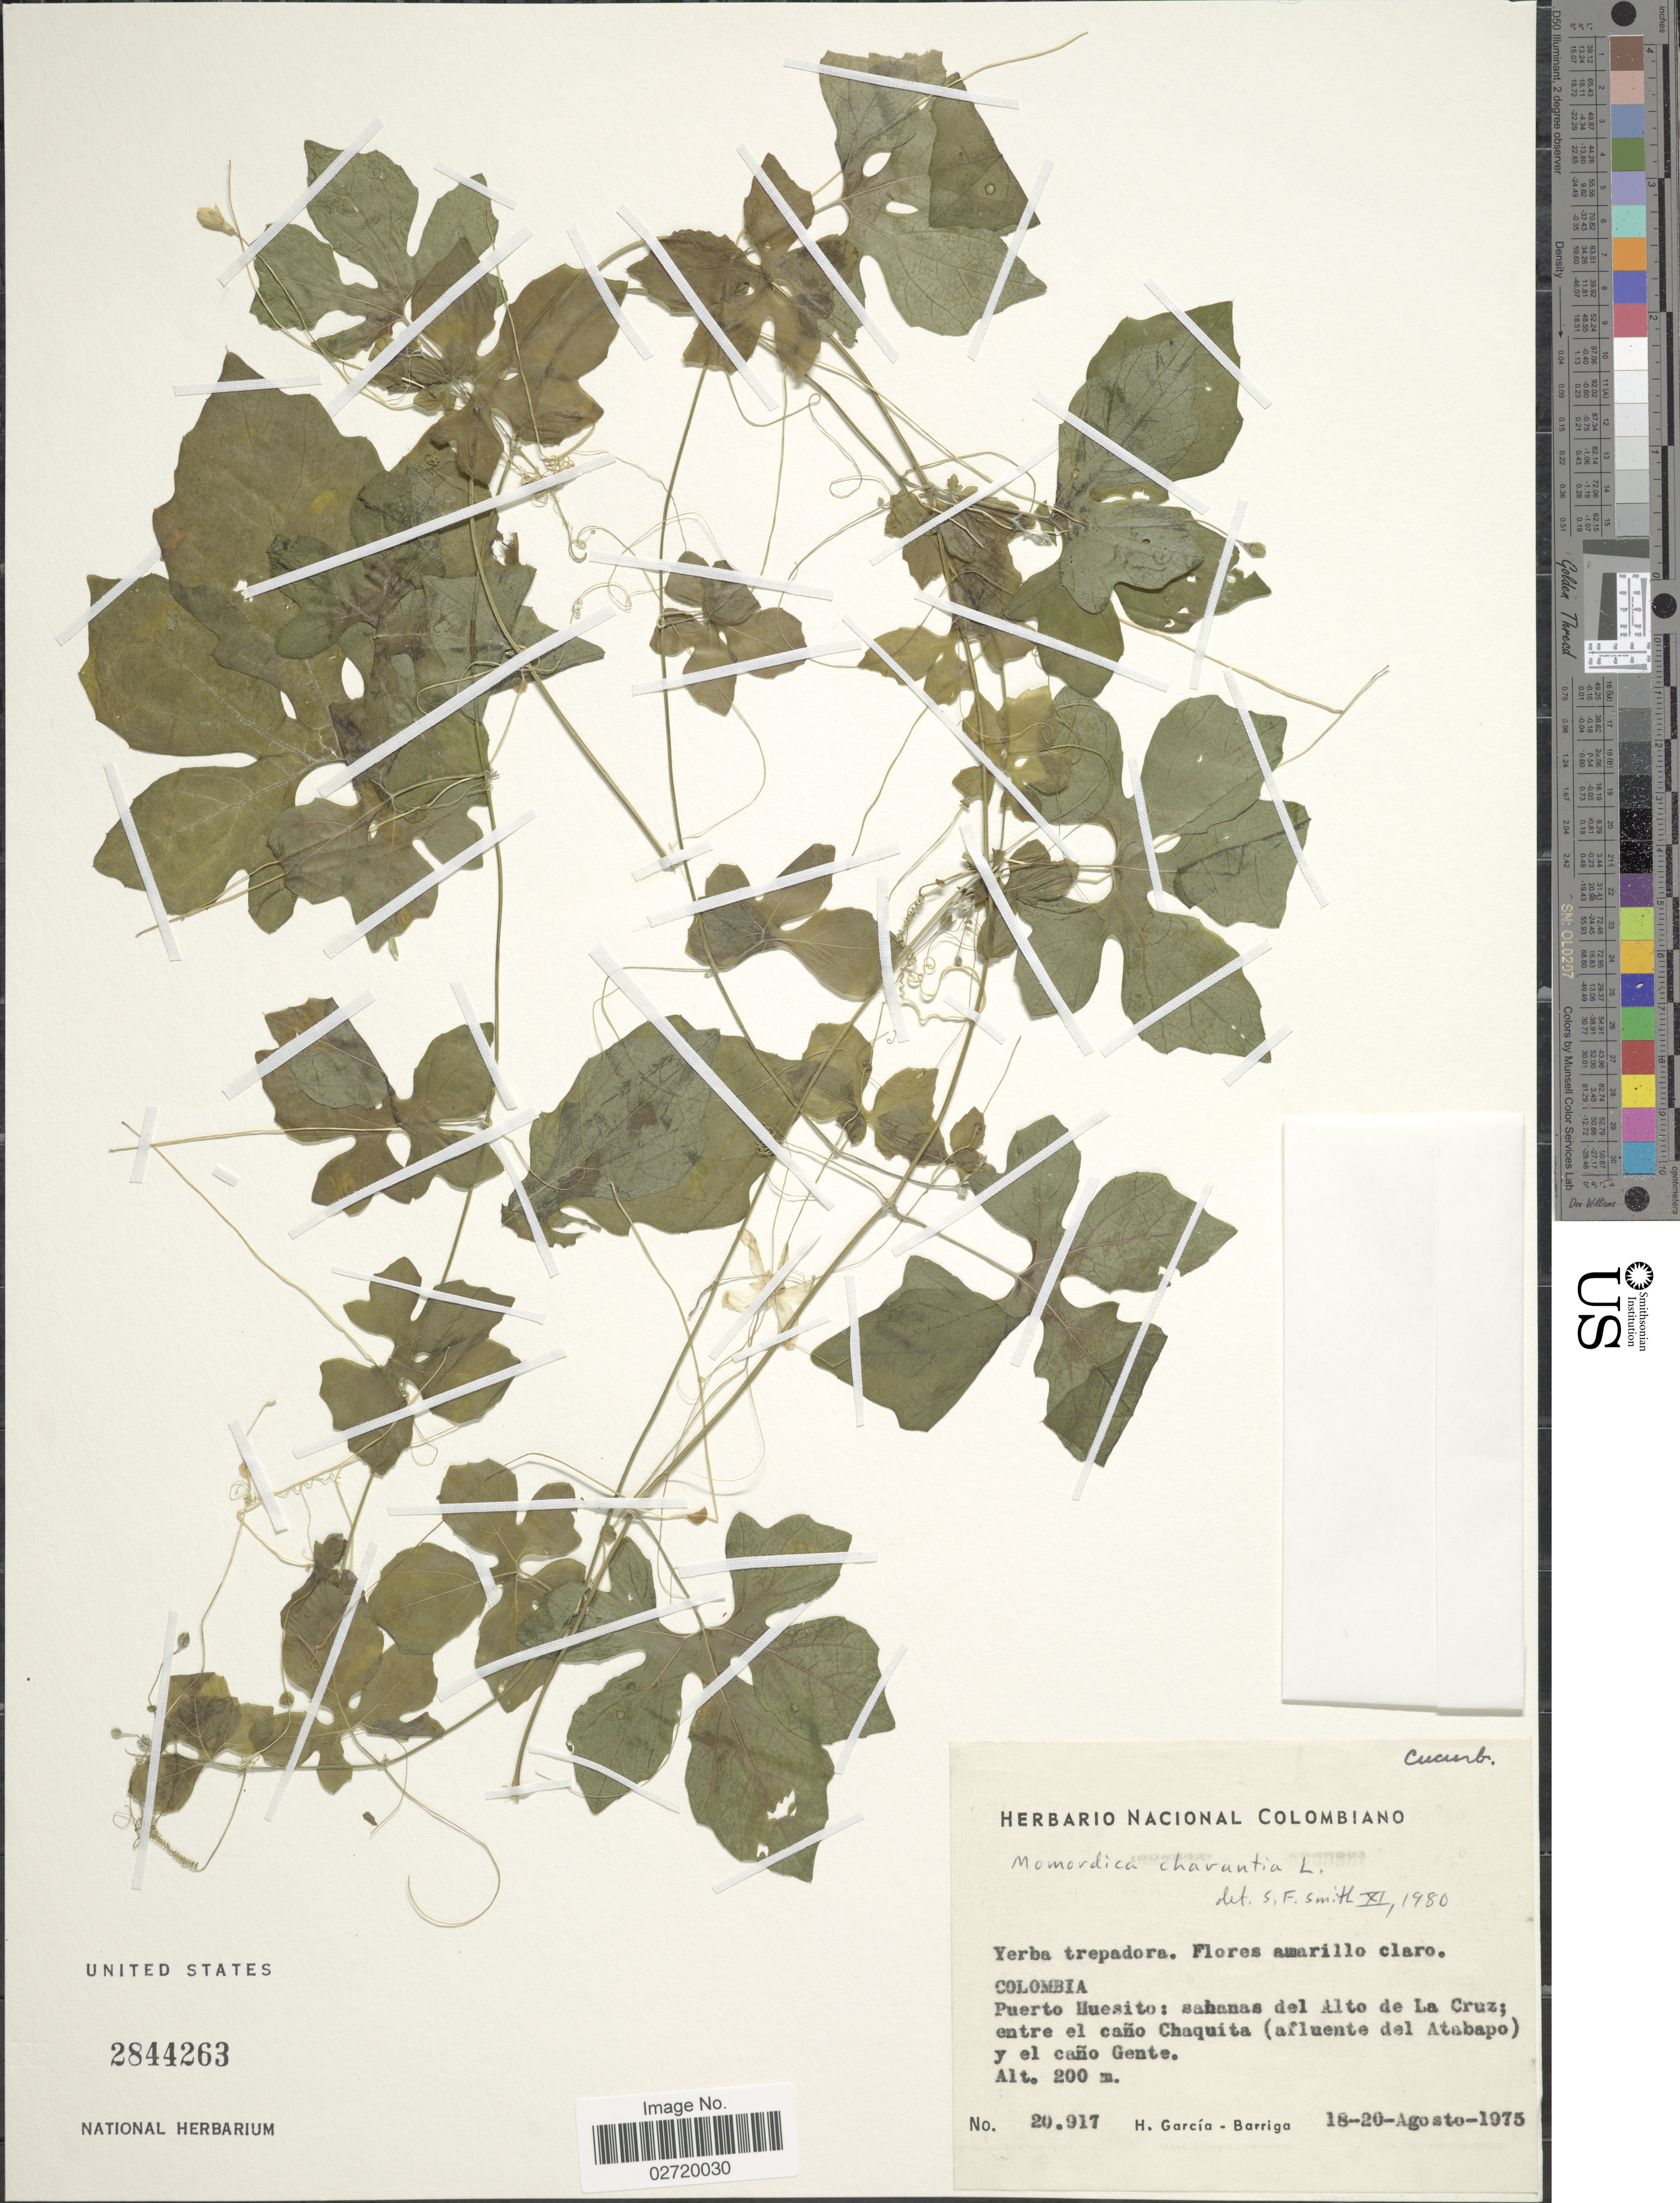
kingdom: Plantae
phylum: Tracheophyta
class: Magnoliopsida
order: Cucurbitales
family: Cucurbitaceae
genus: Momordica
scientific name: Momordica charantia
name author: L.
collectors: H. García Barriga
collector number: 20917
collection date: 1975-08-18/1975-08-20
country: Colombia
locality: Puerto Huesito: sabanas del Alto de La Cruz, entre el cano Chaquita (afluente del Atabapo) y el cano Gente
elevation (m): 200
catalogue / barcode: US 2844263